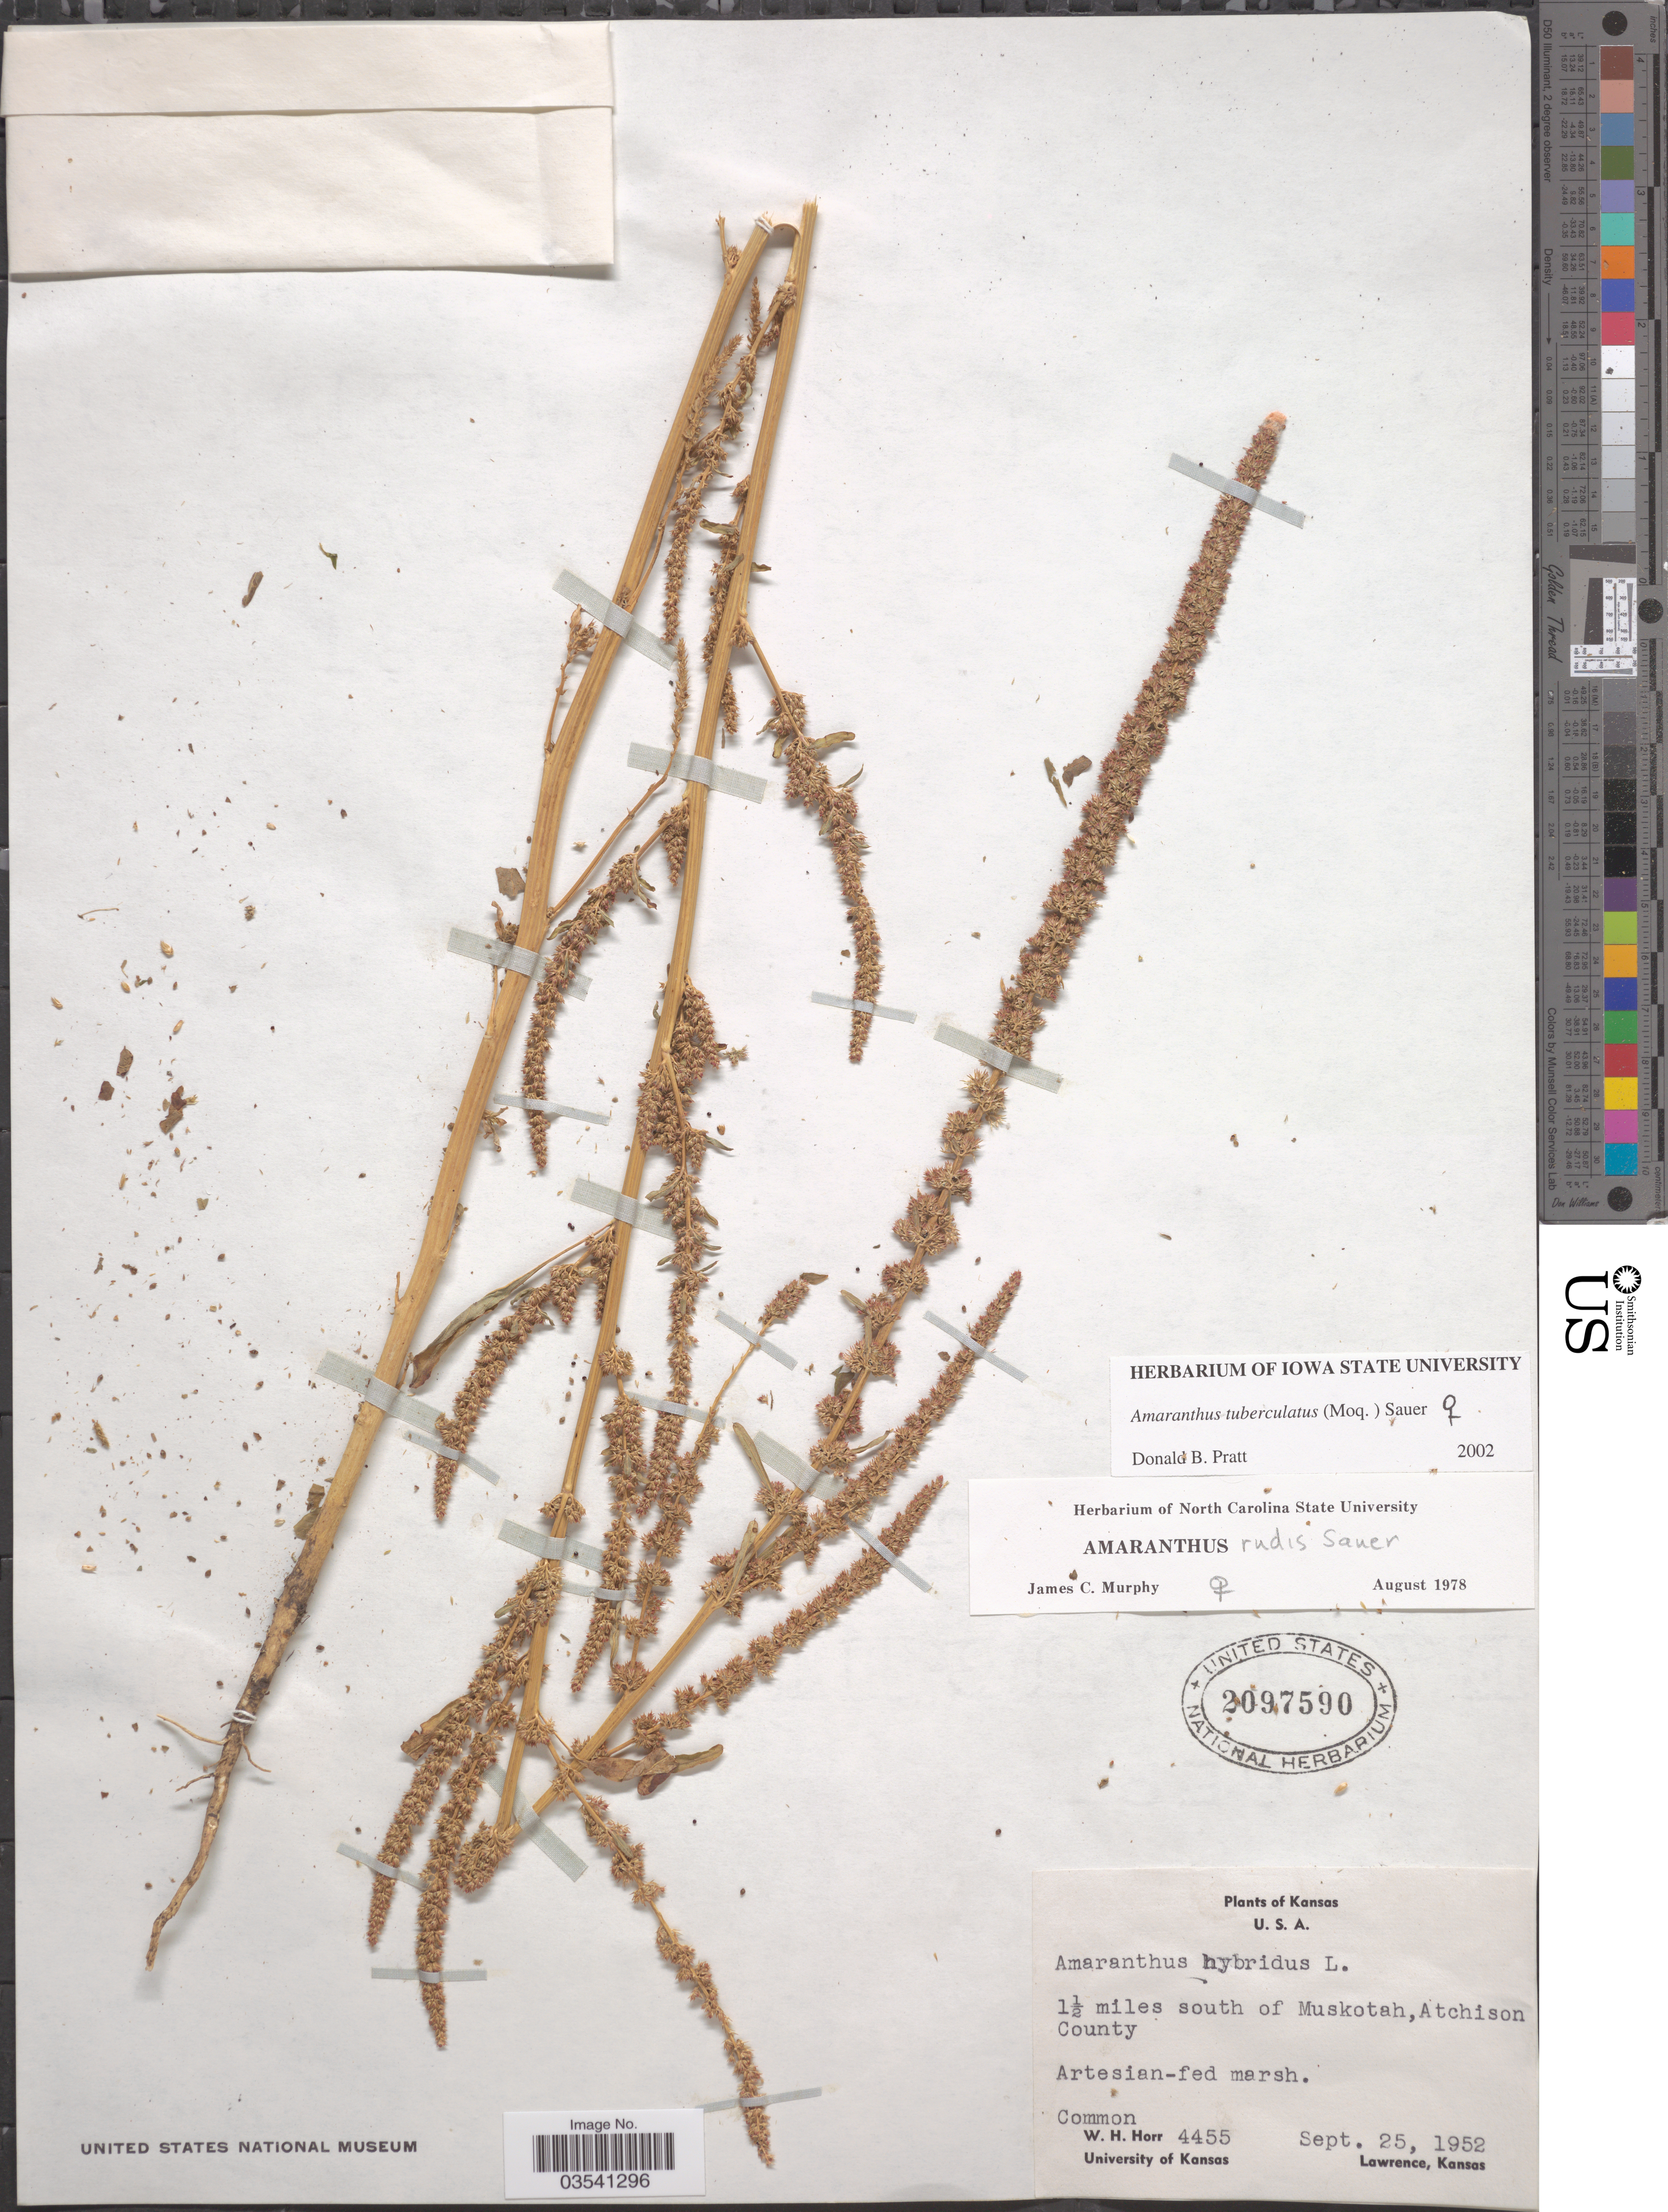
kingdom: Plantae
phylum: Tracheophyta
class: Magnoliopsida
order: Caryophyllales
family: Amaranthaceae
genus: Amaranthus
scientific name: Amaranthus tuberculatus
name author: (Moq.) J.D. Sauer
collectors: W. H. Horr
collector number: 4455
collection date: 1952-09-25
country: United States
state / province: Kansas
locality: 1½ miles south of Muskotah, Atchison County.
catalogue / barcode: US 2097590